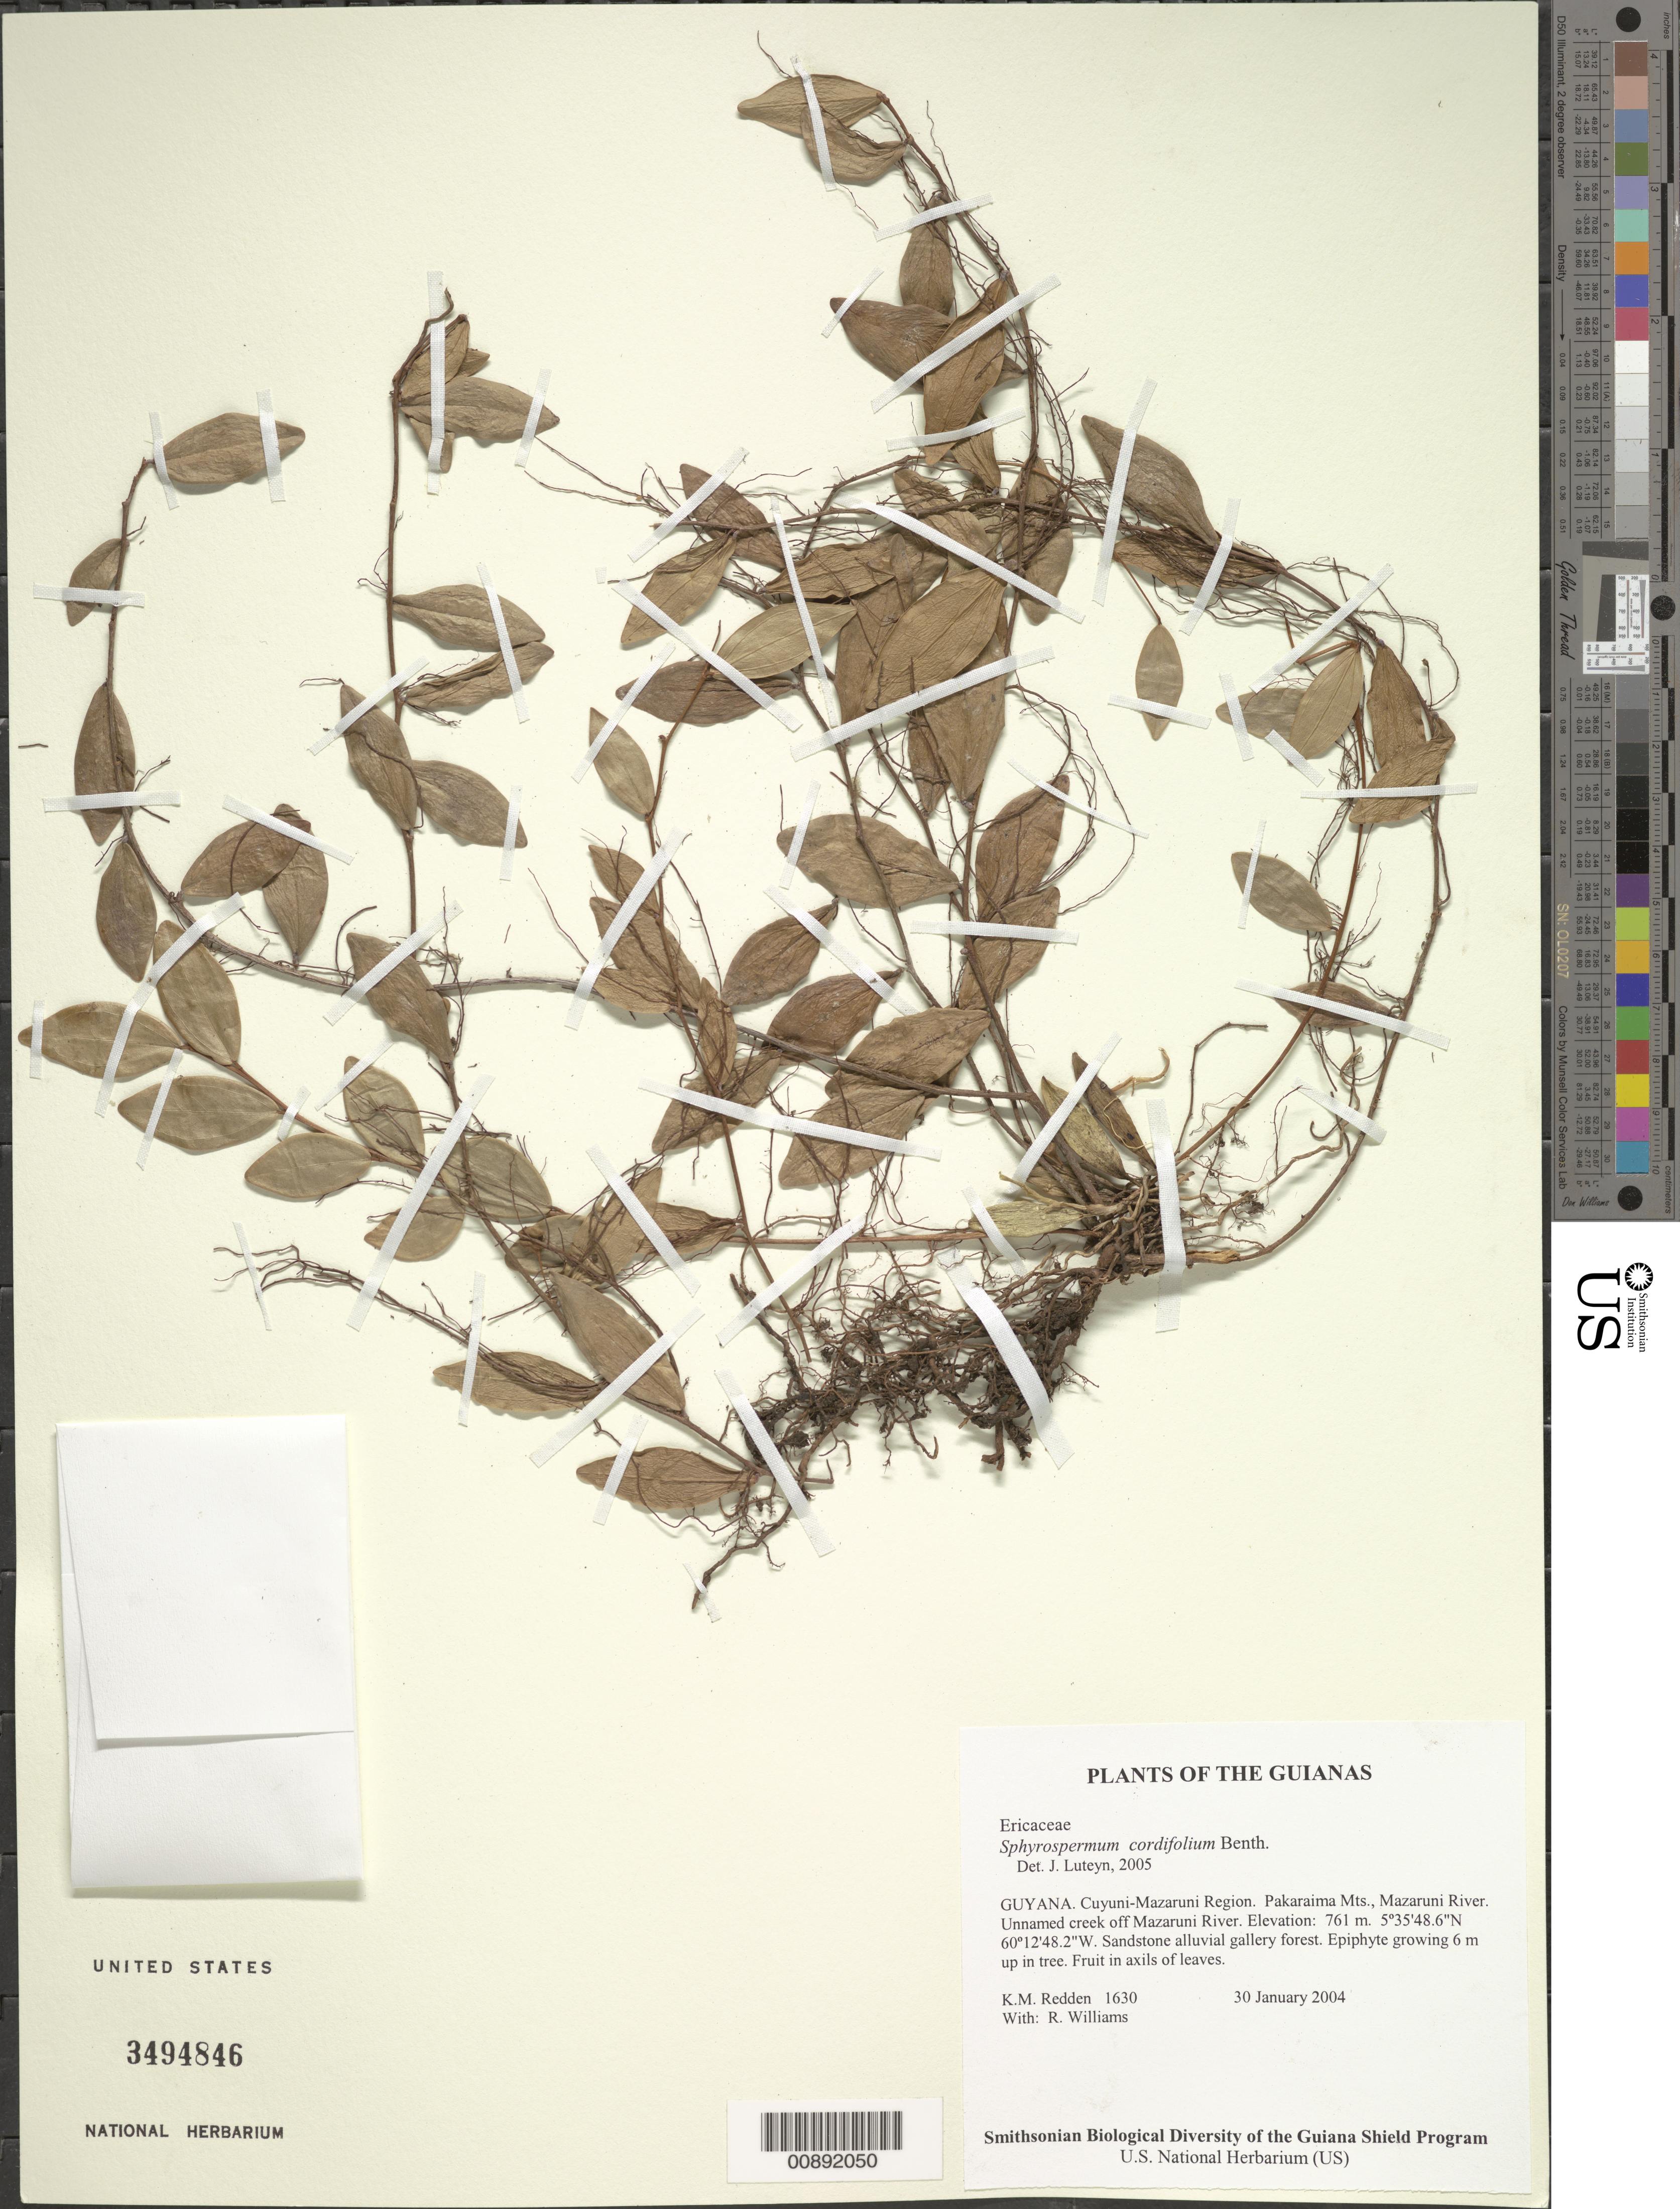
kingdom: Plantae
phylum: Tracheophyta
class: Magnoliopsida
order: Ericales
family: Ericaceae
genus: Sphyrospermum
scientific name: Sphyrospermum buxifolium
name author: Poepp. & Endl.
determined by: Luteyn, J. L.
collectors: K. M. Redden & R. Williams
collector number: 1630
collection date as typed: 30 January 2004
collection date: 2004-01-30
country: Guyana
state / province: Cuyuni-Mazaruni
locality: Pakaraima Mts., Mazaruni River. Unnamed creek off Mazaruni River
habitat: Sandstone alluvial gallery forest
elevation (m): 761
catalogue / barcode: US 3494846